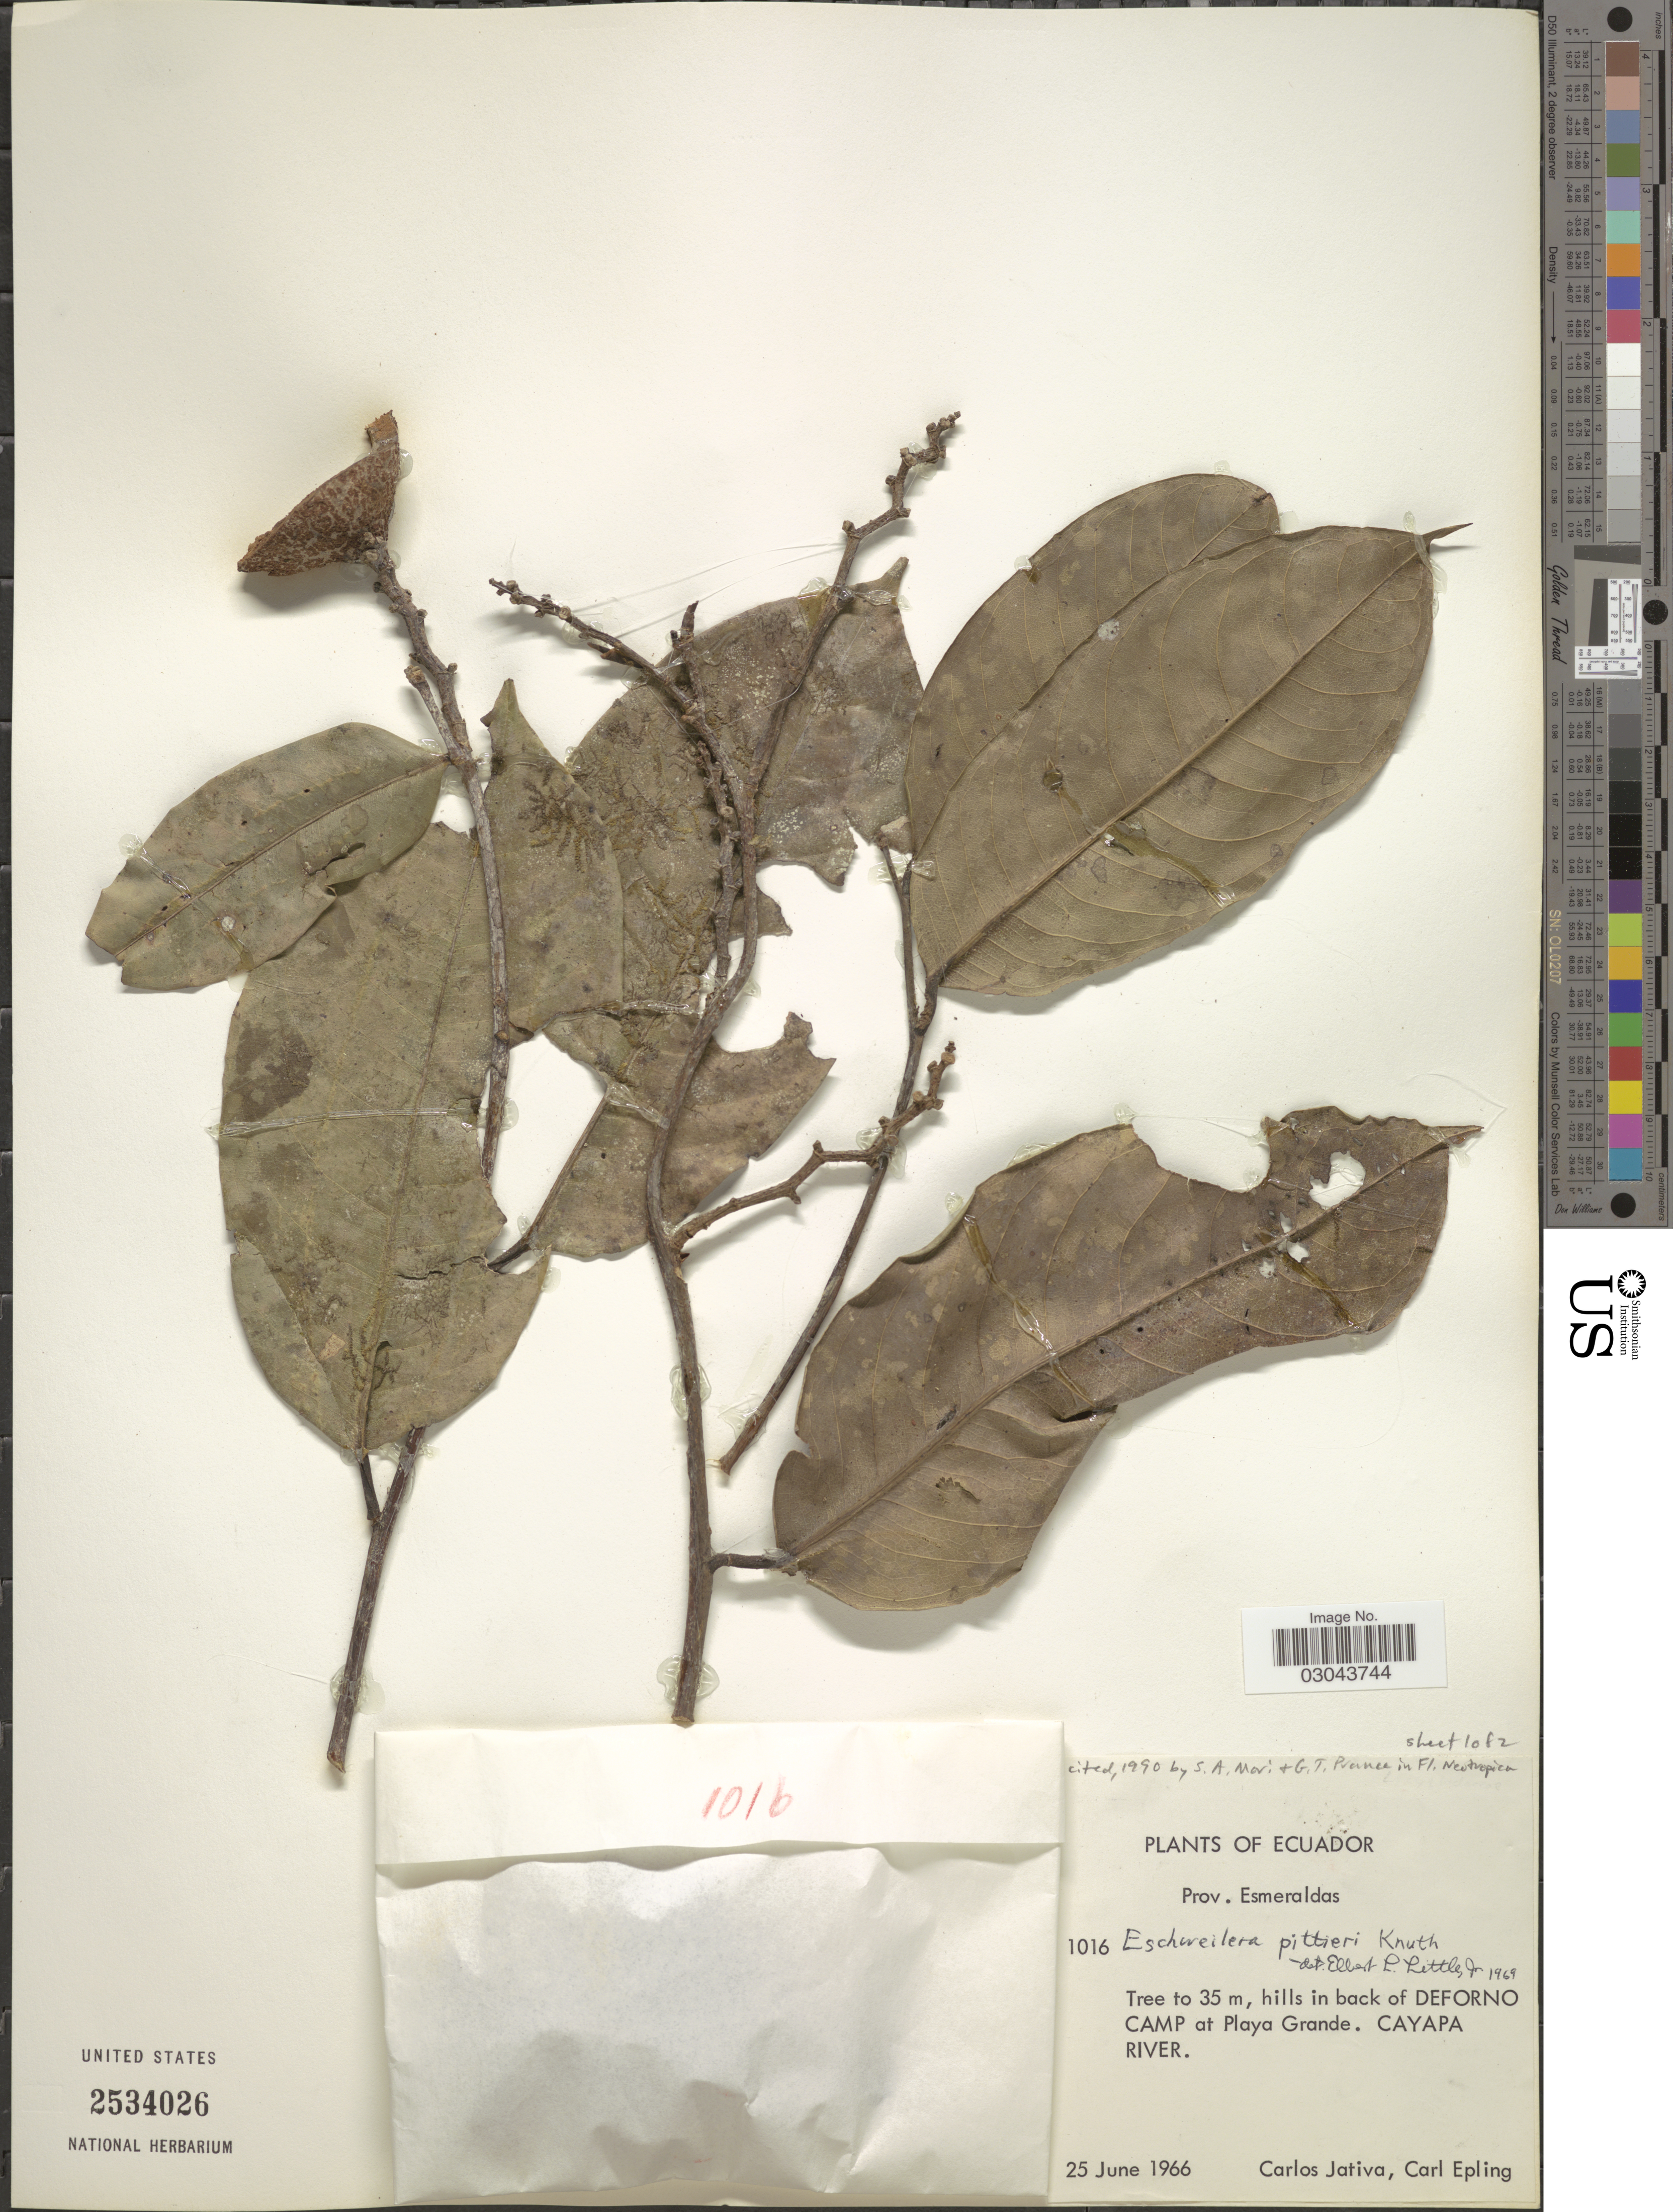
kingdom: Plantae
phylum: Tracheophyta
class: Magnoliopsida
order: Ericales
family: Lecythidaceae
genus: Eschweilera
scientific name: Eschweilera pittieri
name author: R. Knuth in Engl.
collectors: C. D. Játiva & C. C. Epling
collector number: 1016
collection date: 1966-06-25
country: Ecuador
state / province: Esmeraldas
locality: Hills in back of Deforno Camp at Playa Grande. Cayapa River.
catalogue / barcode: US 2534026